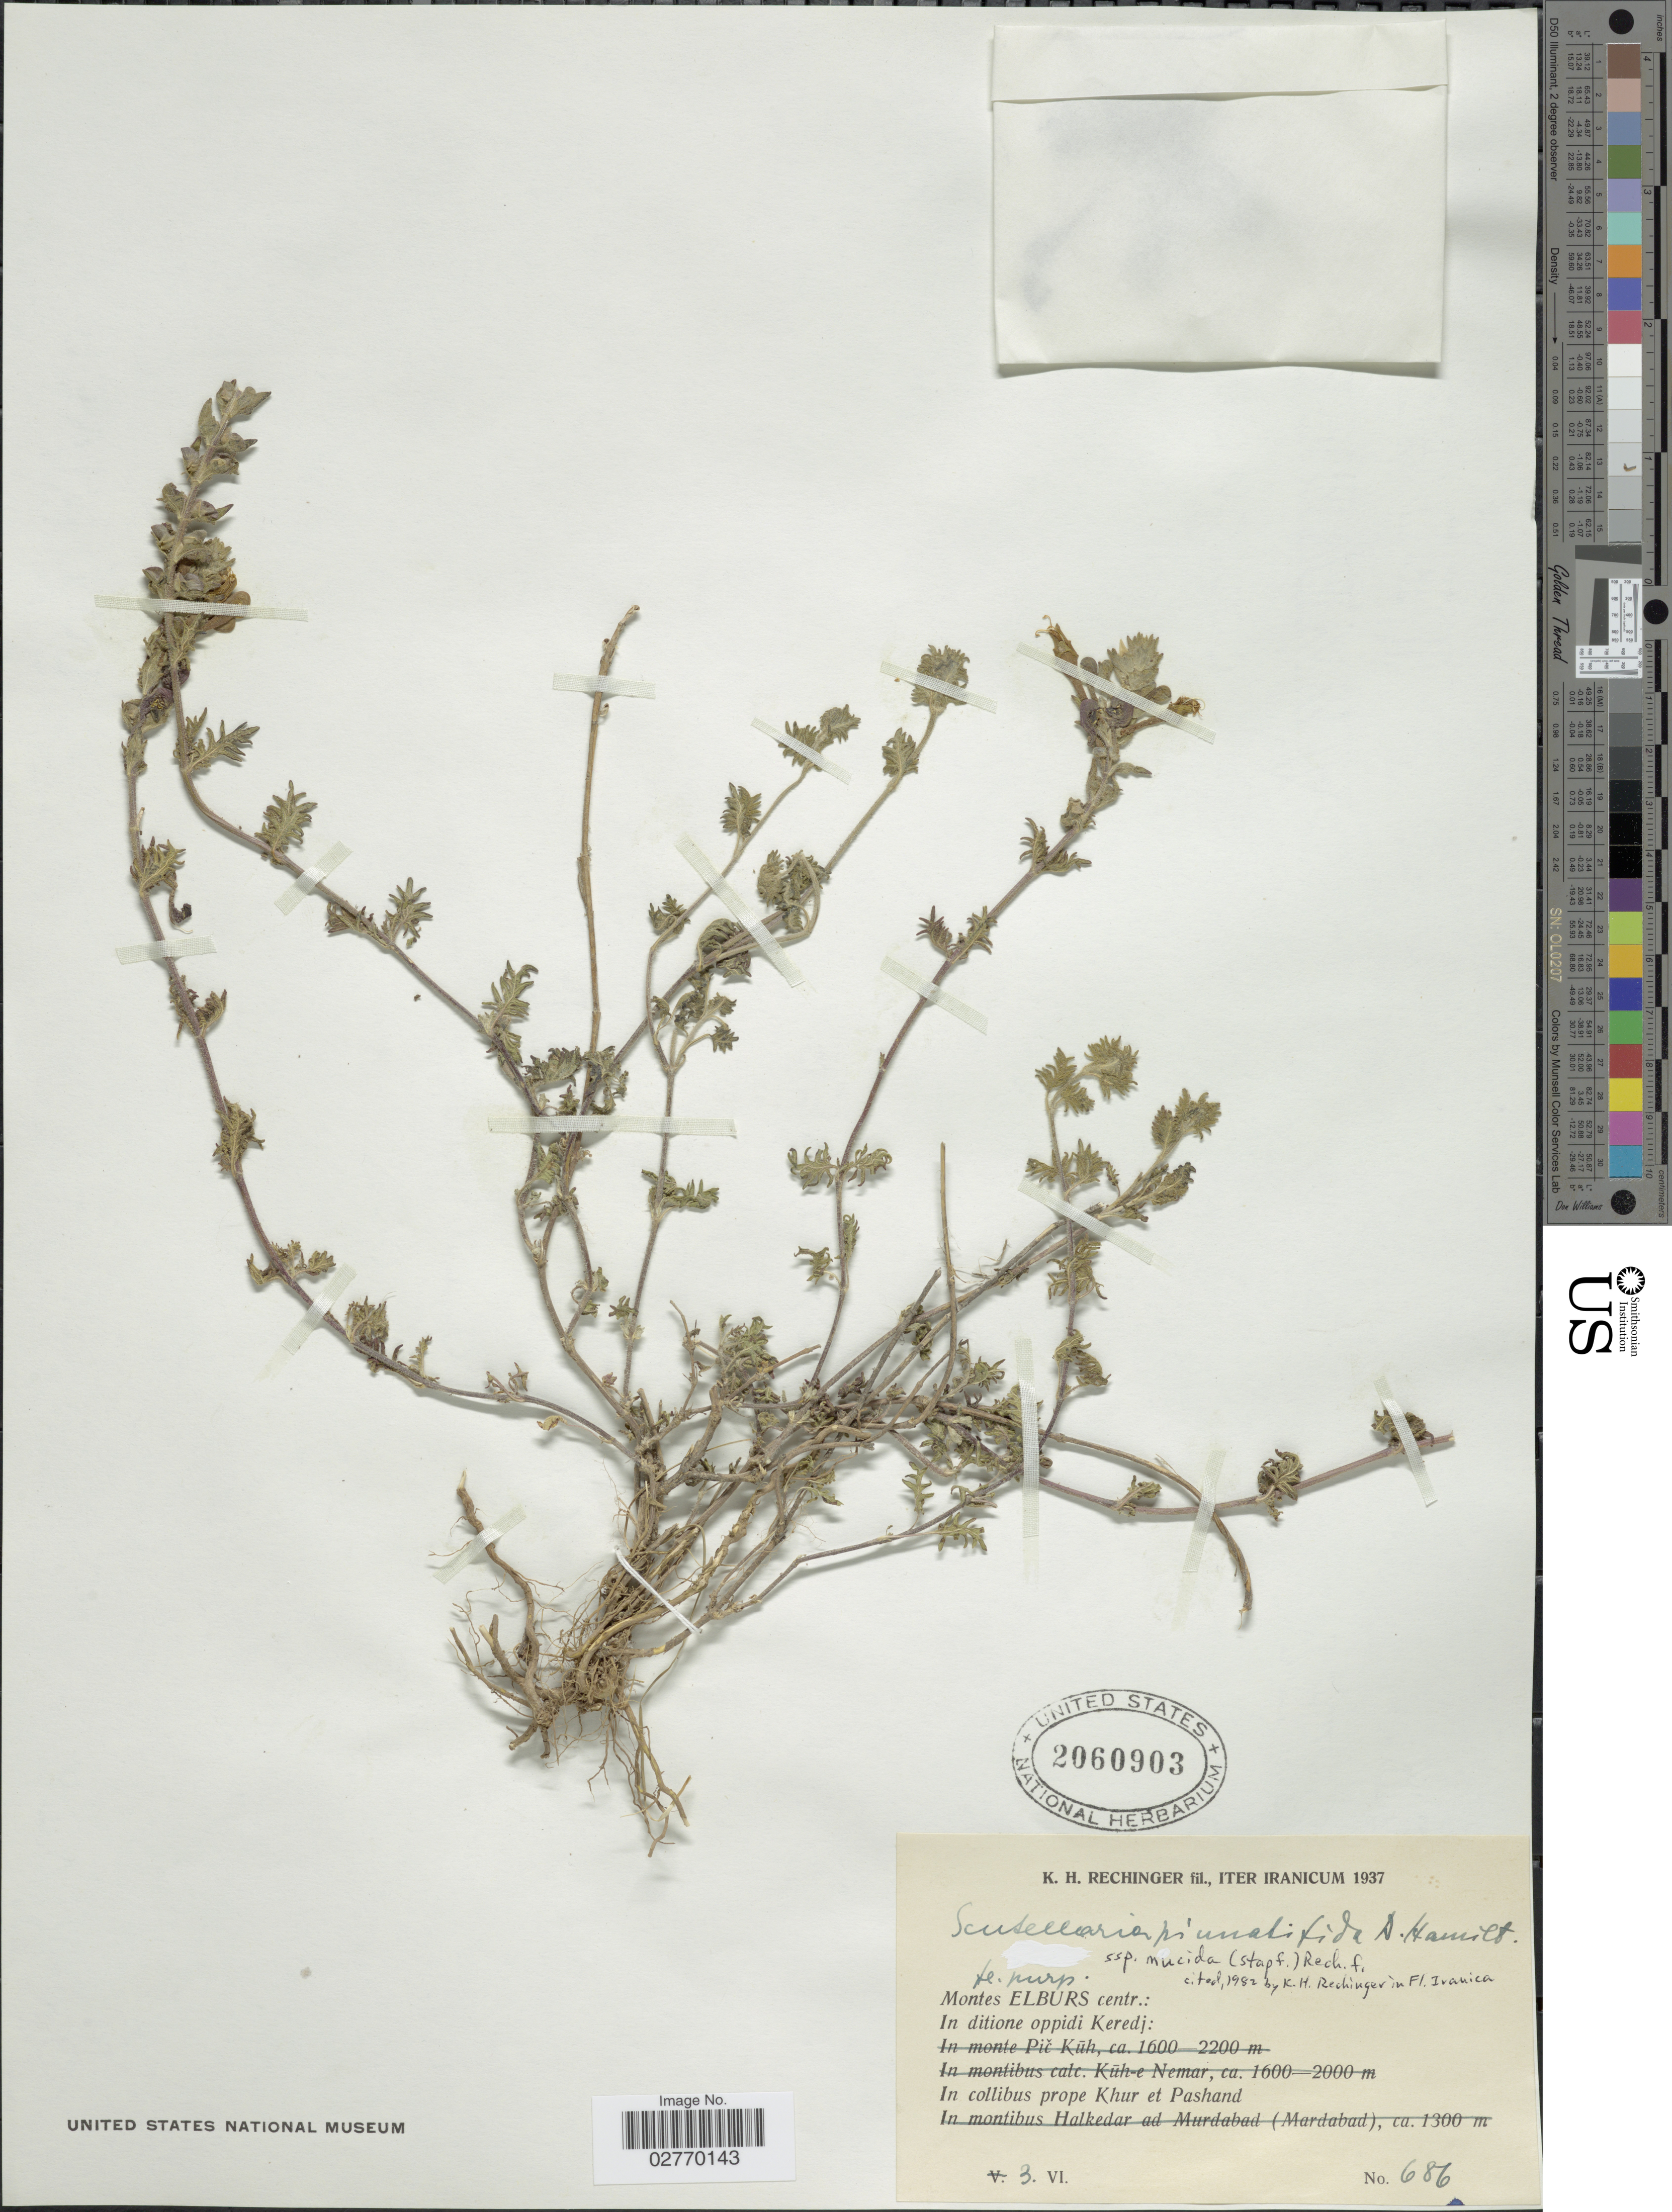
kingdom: Plantae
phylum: Tracheophyta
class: Magnoliopsida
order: Lamiales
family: Lamiaceae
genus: Scutellaria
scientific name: Scutellaria pinnatifida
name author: A. Ham.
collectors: K. H. Rechinger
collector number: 686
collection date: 1937-06-03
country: Iran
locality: Montes Elburs centr.: In ditione oppidi Keredj: In collibus prope Khur et Pashand.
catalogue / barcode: US 2060903